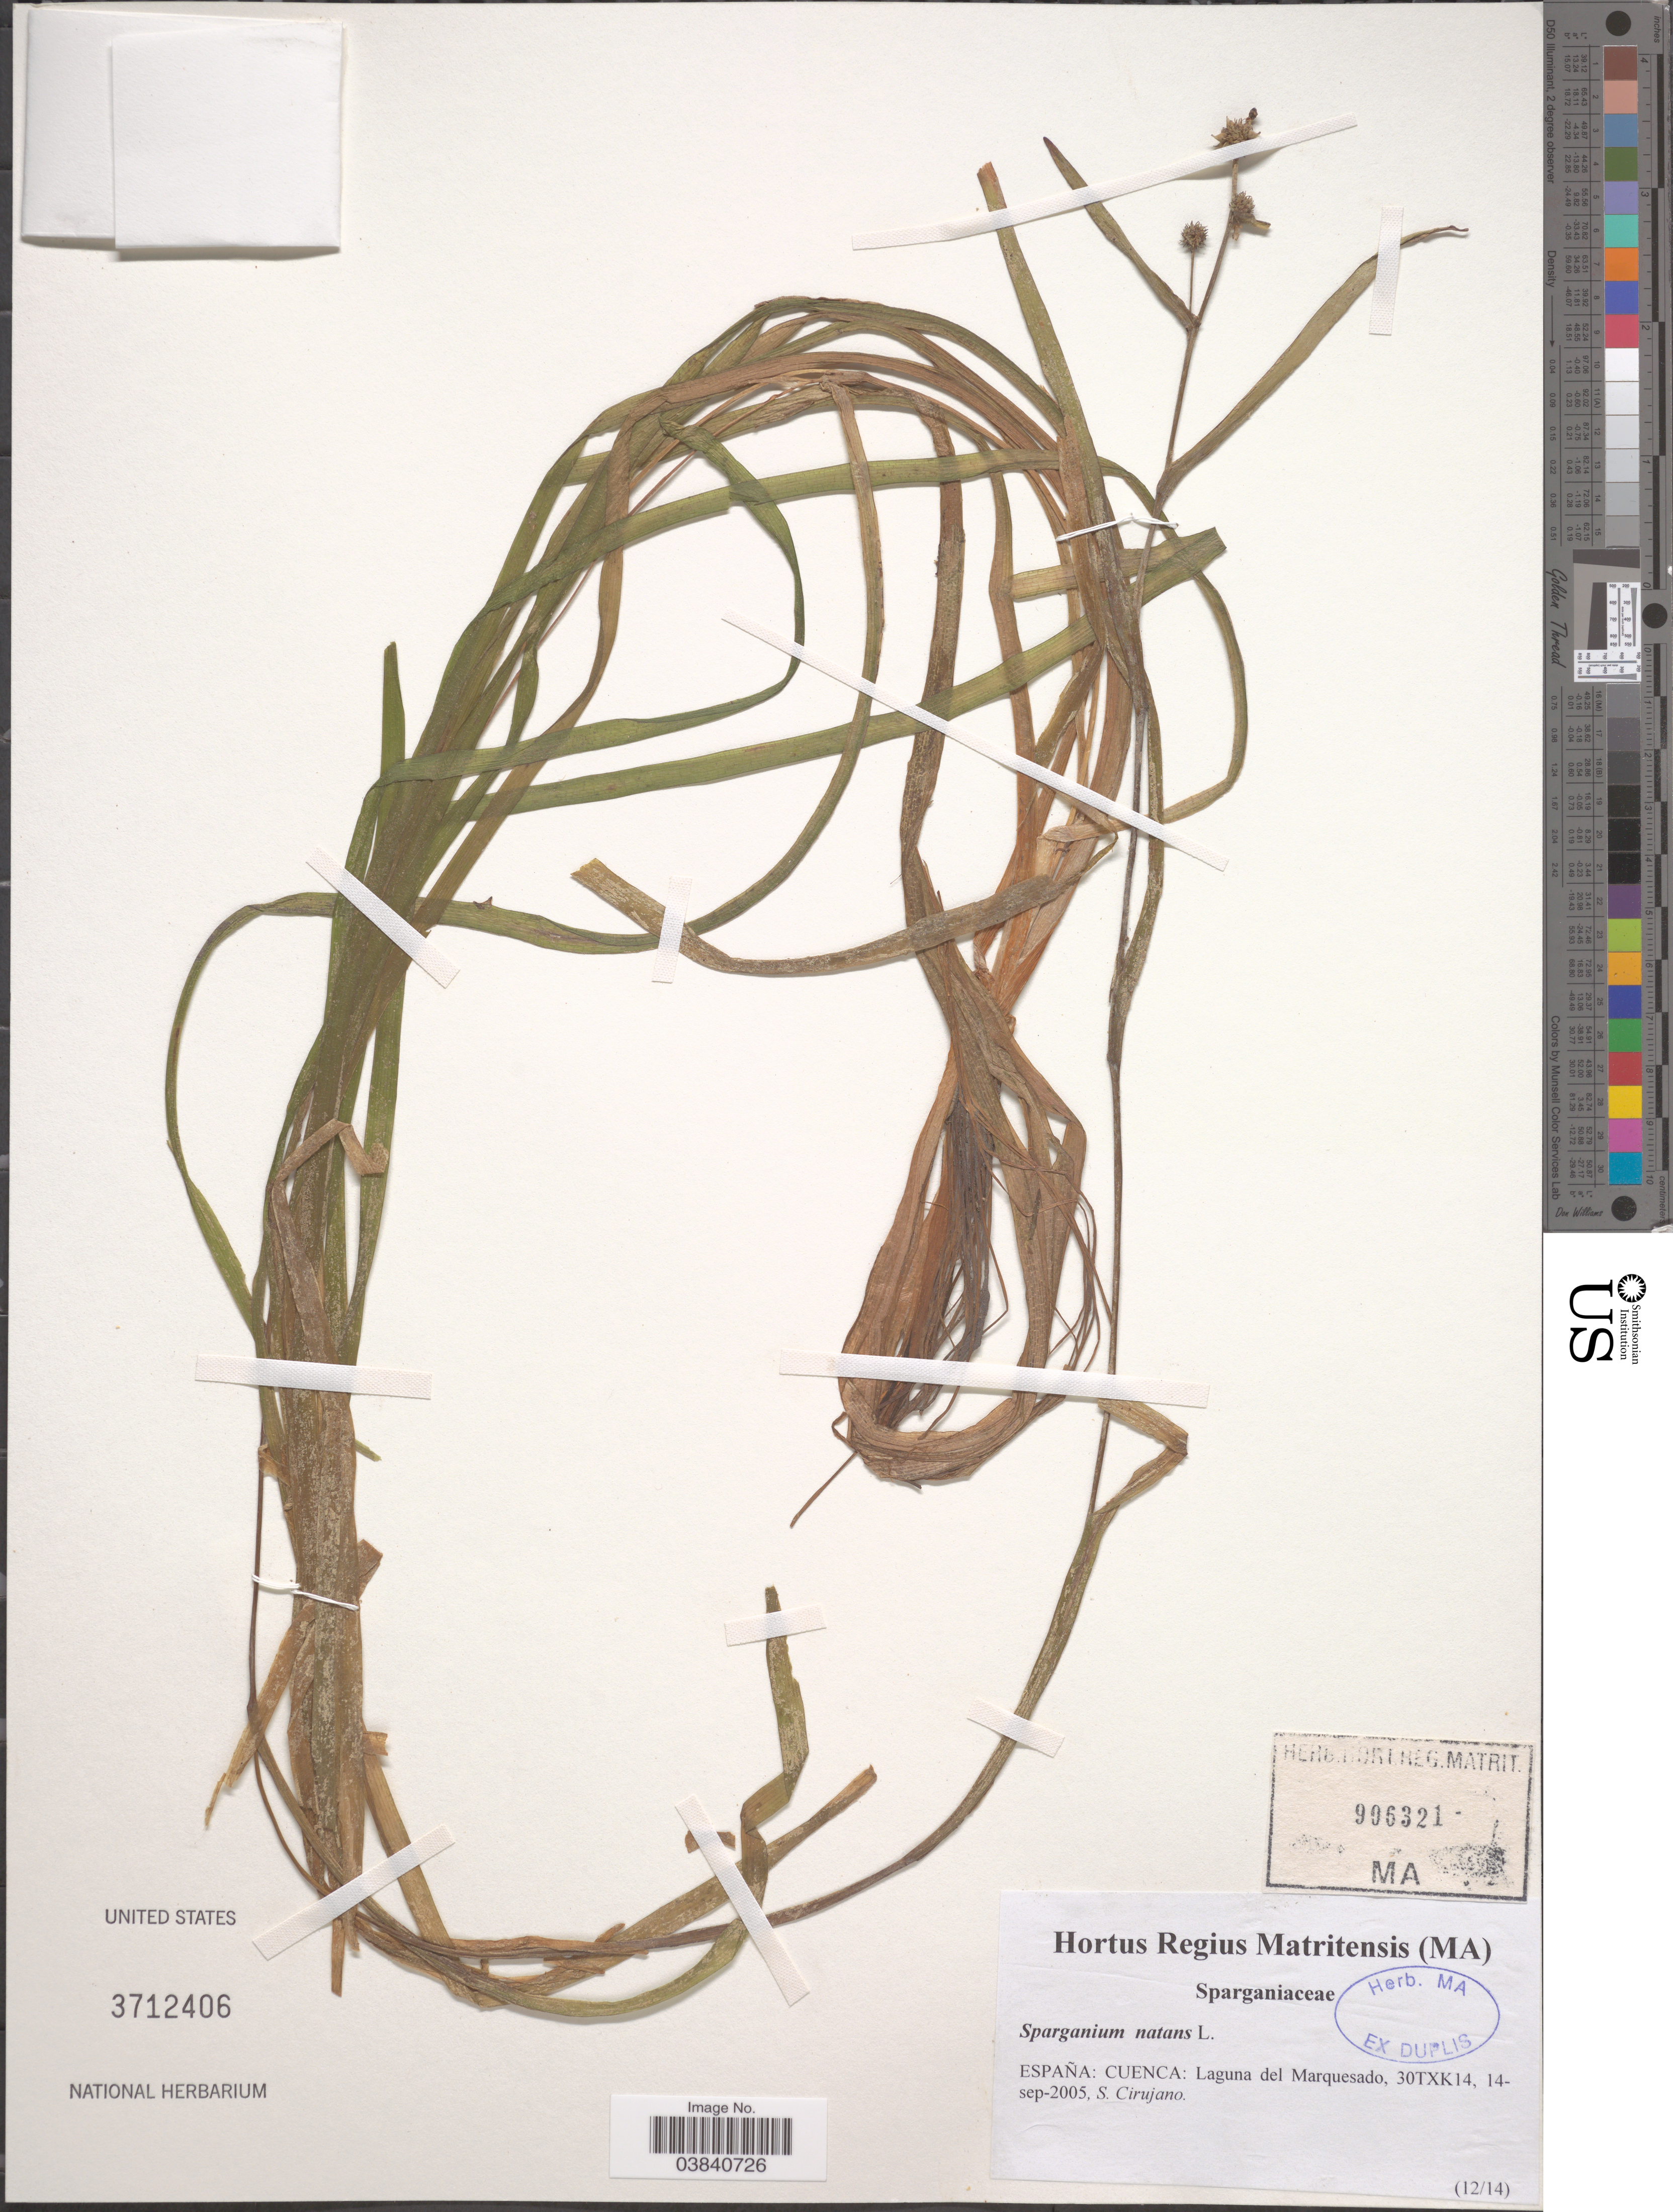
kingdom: Plantae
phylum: Tracheophyta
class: Liliopsida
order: Poales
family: Typhaceae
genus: Sparganium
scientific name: Sparganium natans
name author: L.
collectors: S. Cirujano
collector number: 30TXK14?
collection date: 2005-09-14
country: Spain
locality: España: Cuenca: Laguna del Marquesado.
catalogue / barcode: US 3712406